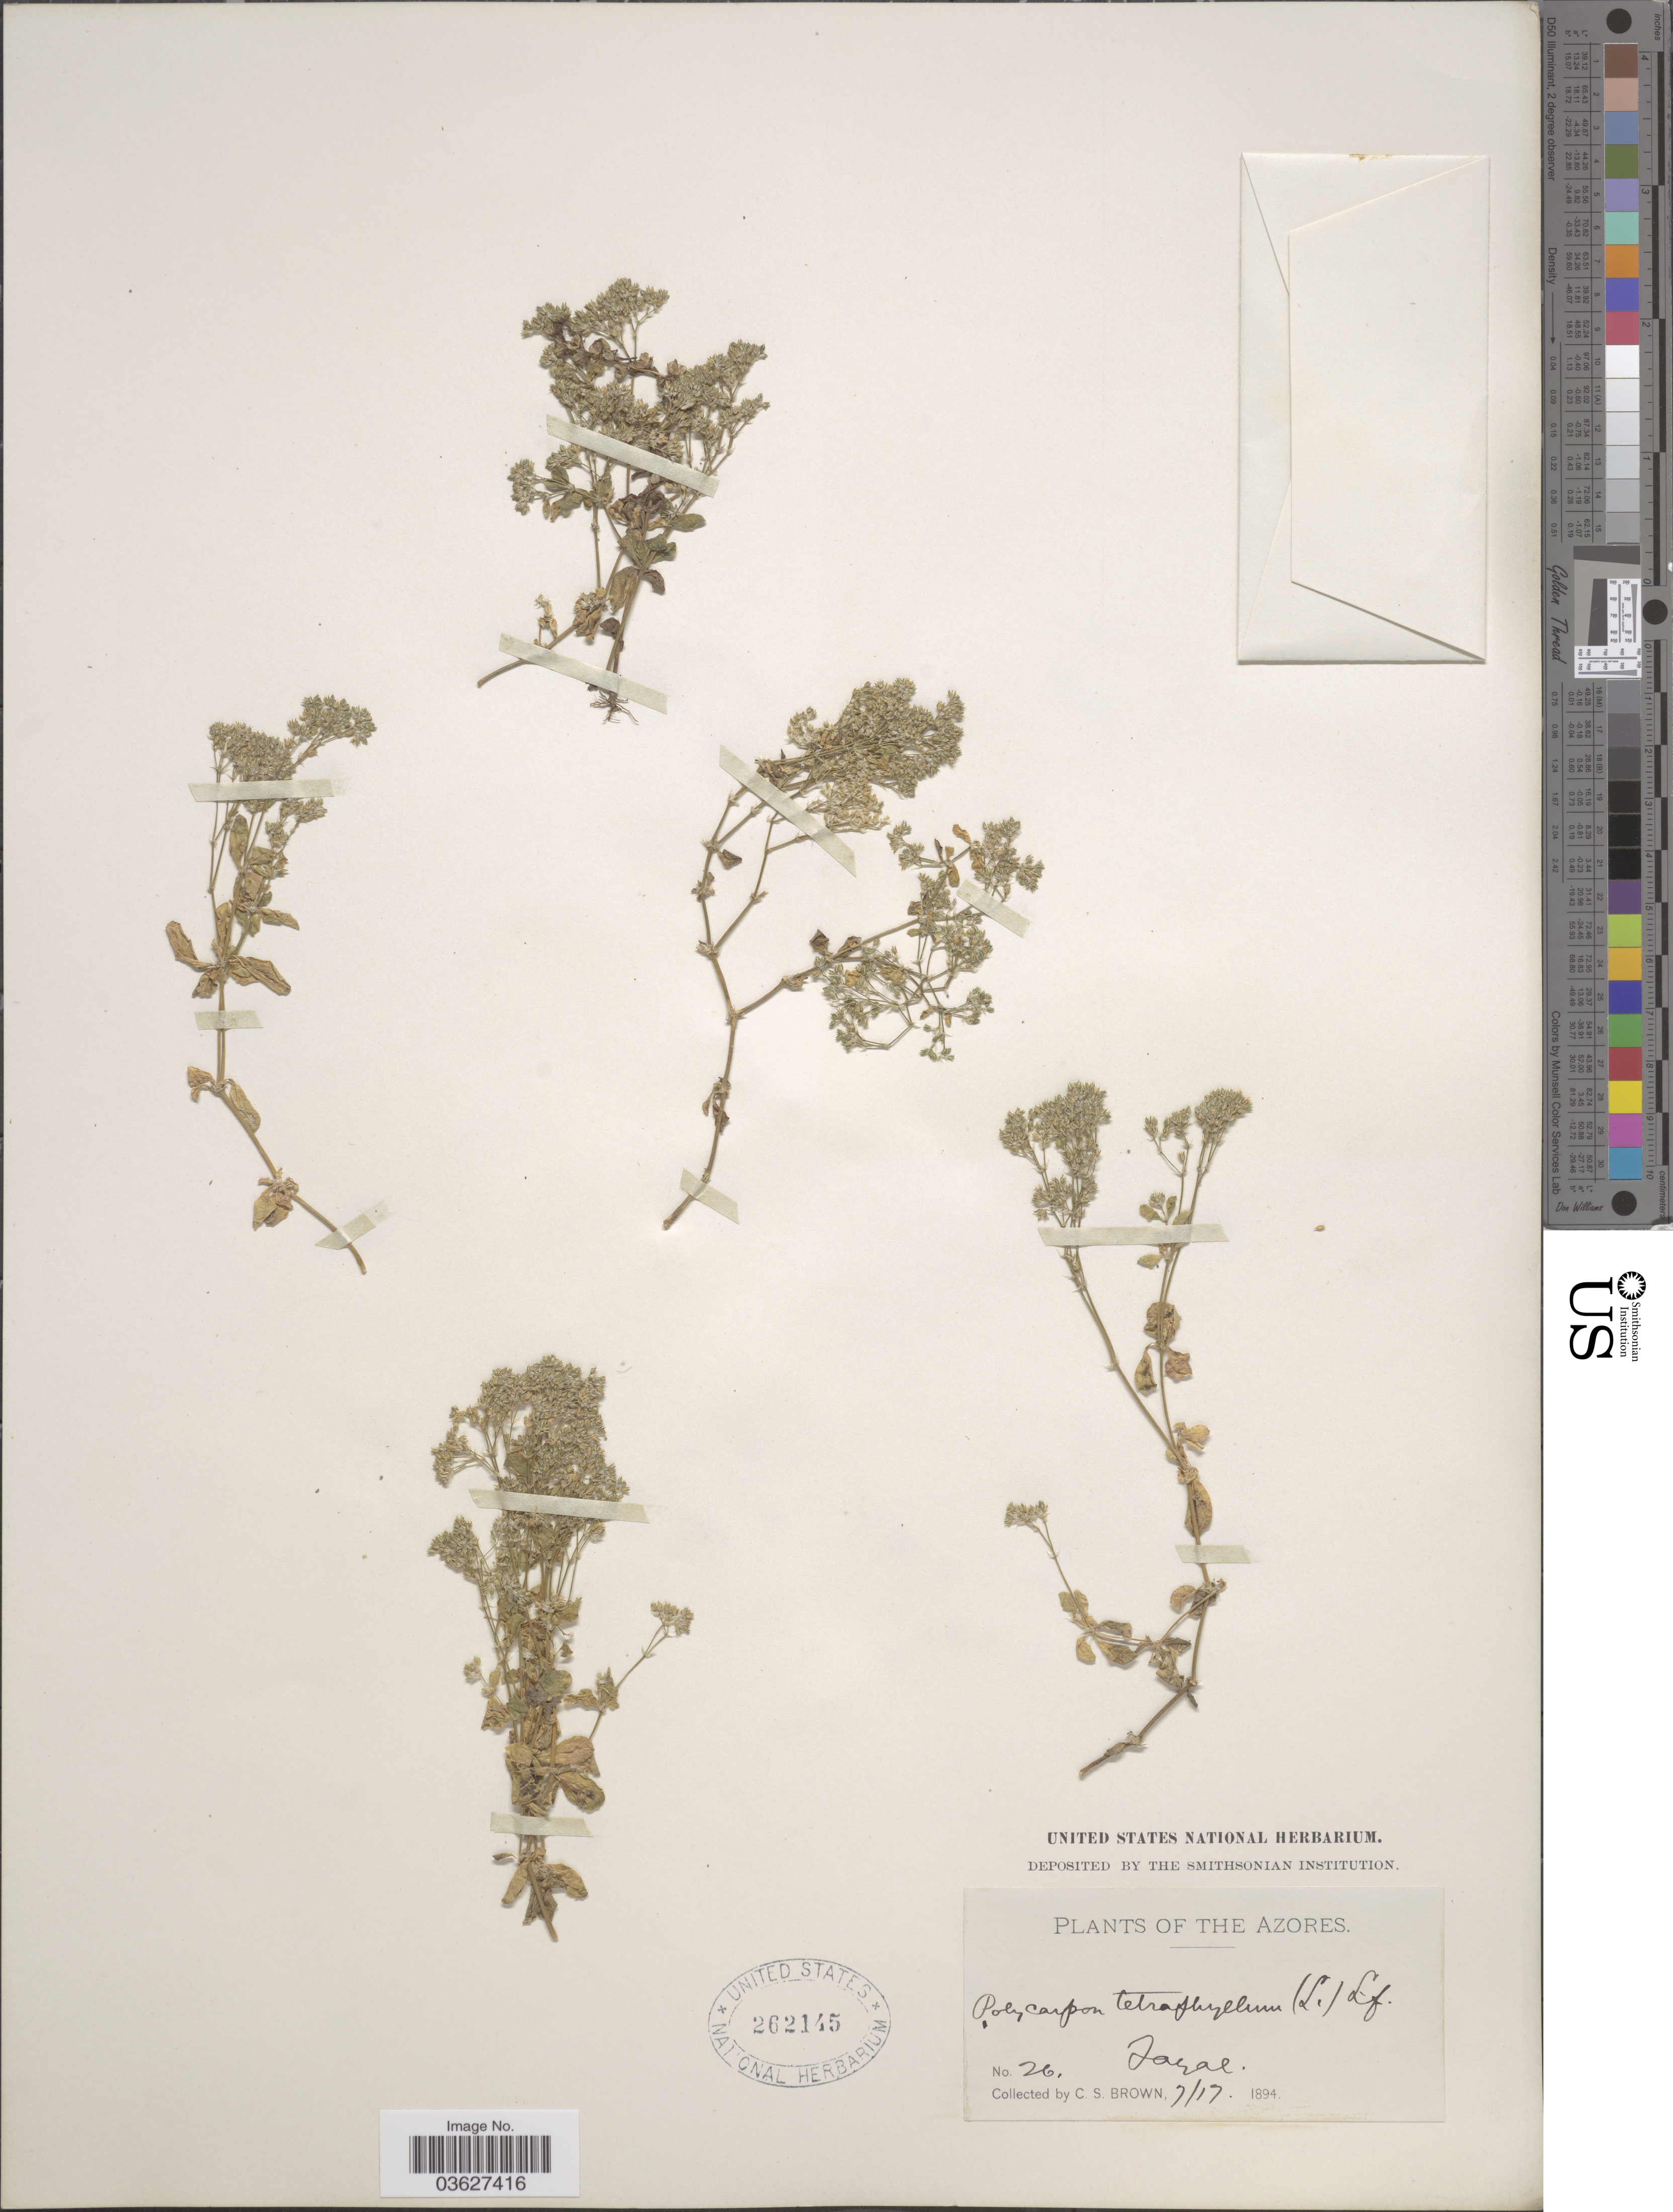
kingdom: Plantae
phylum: Tracheophyta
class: Magnoliopsida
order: Caryophyllales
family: Caryophyllaceae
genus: Polycarpon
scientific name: Polycarpon tetraphyllum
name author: (L.) L.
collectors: C. S. Brown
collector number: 26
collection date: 1894-07-17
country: Portugal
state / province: Azores (Aut. Reg.)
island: Faial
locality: Fayal.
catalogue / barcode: US 262145